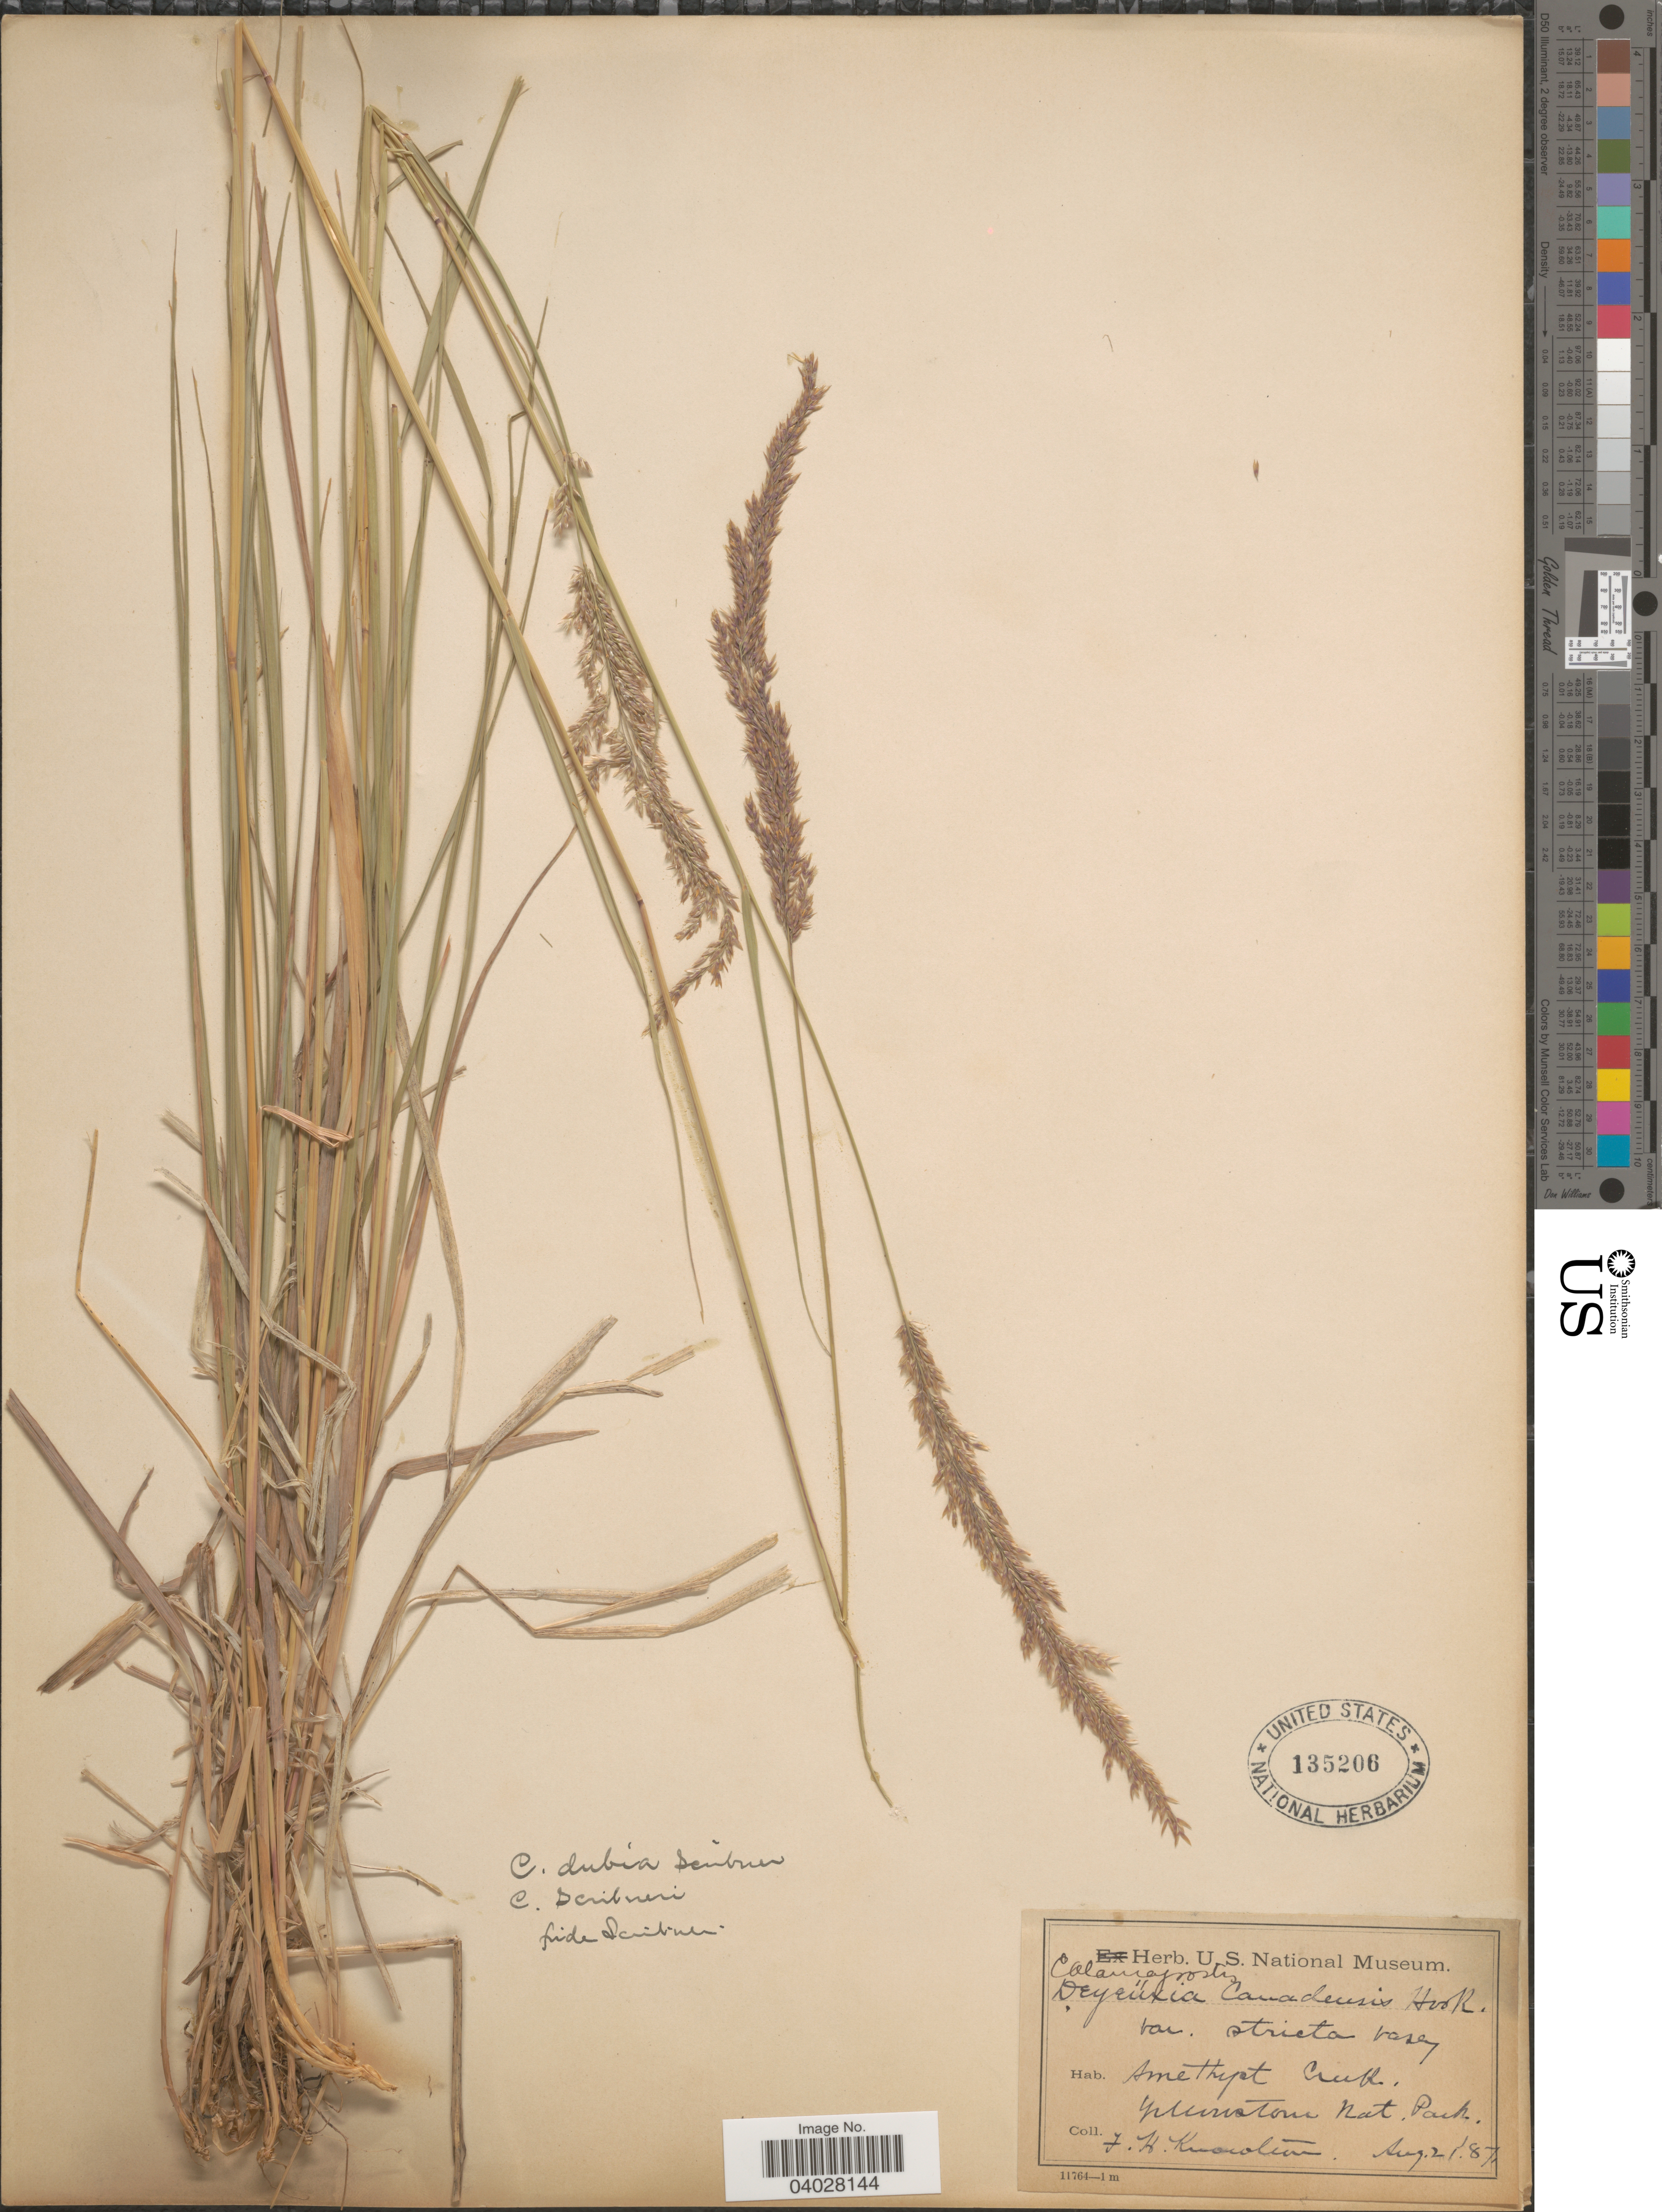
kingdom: Plantae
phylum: Tracheophyta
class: Liliopsida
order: Poales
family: Poaceae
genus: Calamagrostis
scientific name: Calamagrostis canadensis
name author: (Michx.) P. Beauv.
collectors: F. H. Knowlton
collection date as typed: Transcribed d/m/y: 21/8/87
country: United States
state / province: Wyoming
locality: Amethyst Creek. Yellowstone Nat. Park.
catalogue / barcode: US 135206